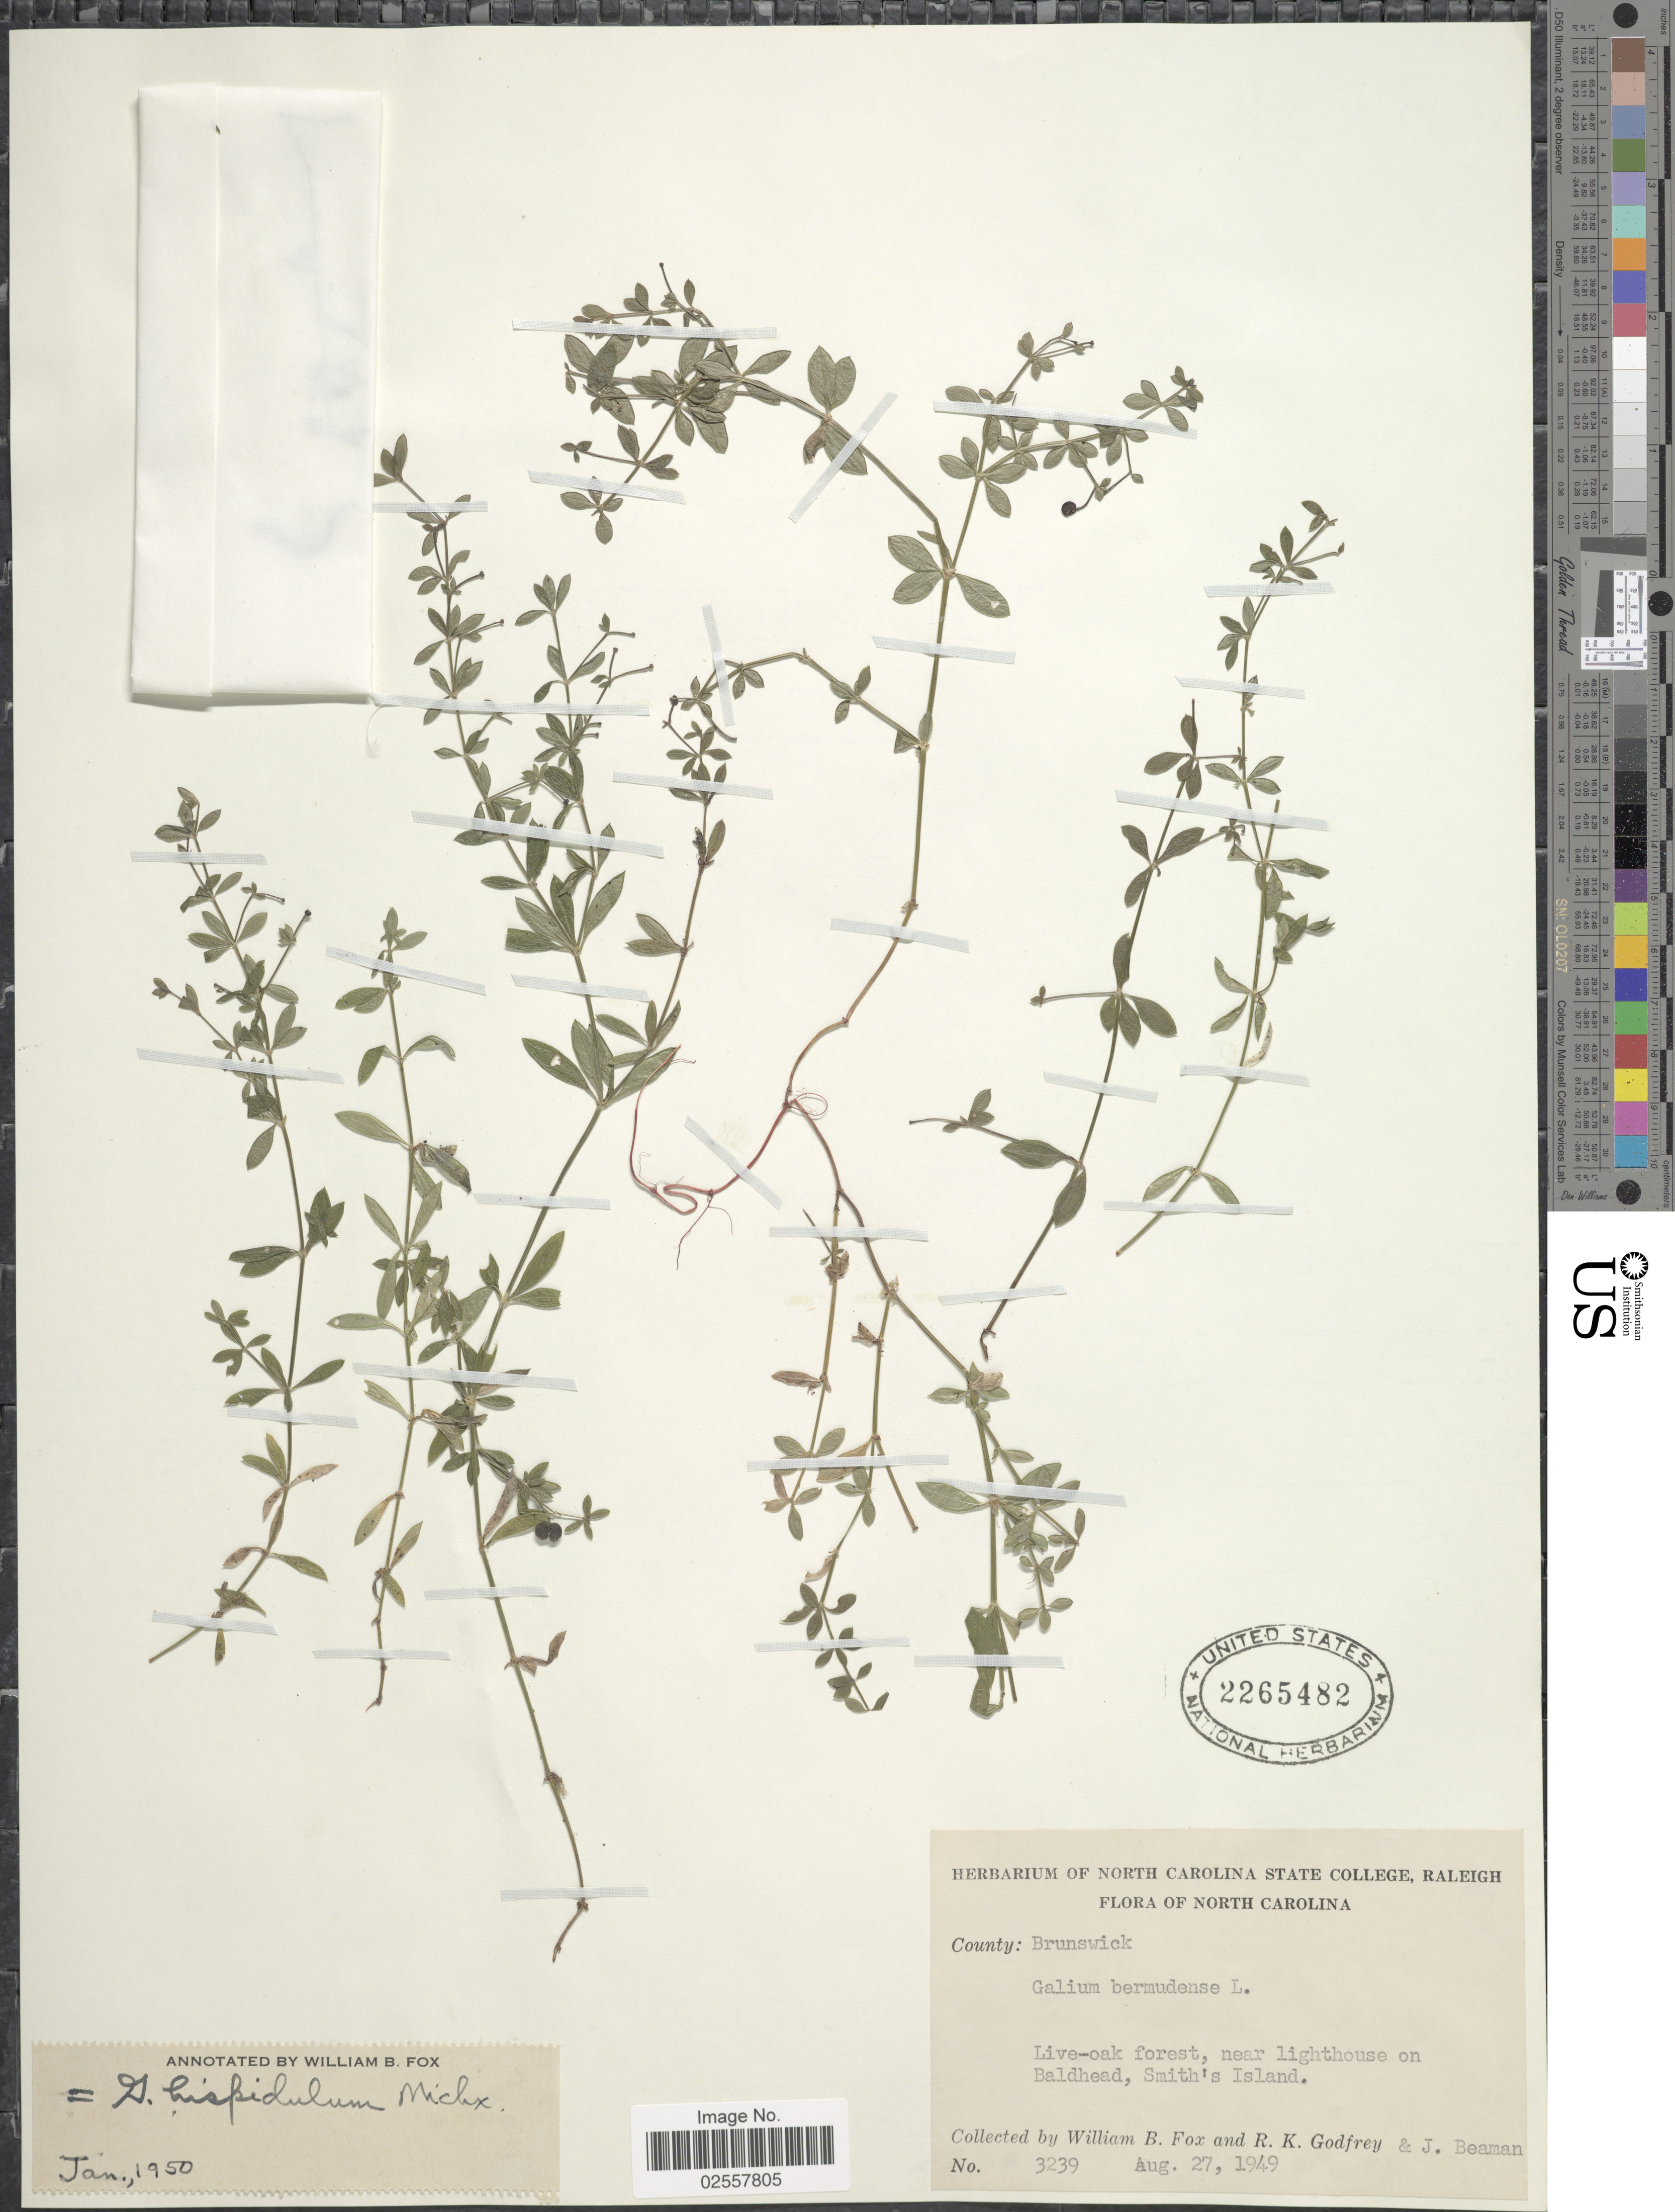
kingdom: Plantae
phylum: Tracheophyta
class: Magnoliopsida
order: Gentianales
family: Rubiaceae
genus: Galium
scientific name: Galium hispidulum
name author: Michx.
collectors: W. B. Fox, R. K. Godfrey & J. H. Beaman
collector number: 3239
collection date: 1949-08-27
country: United States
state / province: North Carolina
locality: Near lighthouse on Bladhead, Smith's Island.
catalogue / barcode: US 2265482